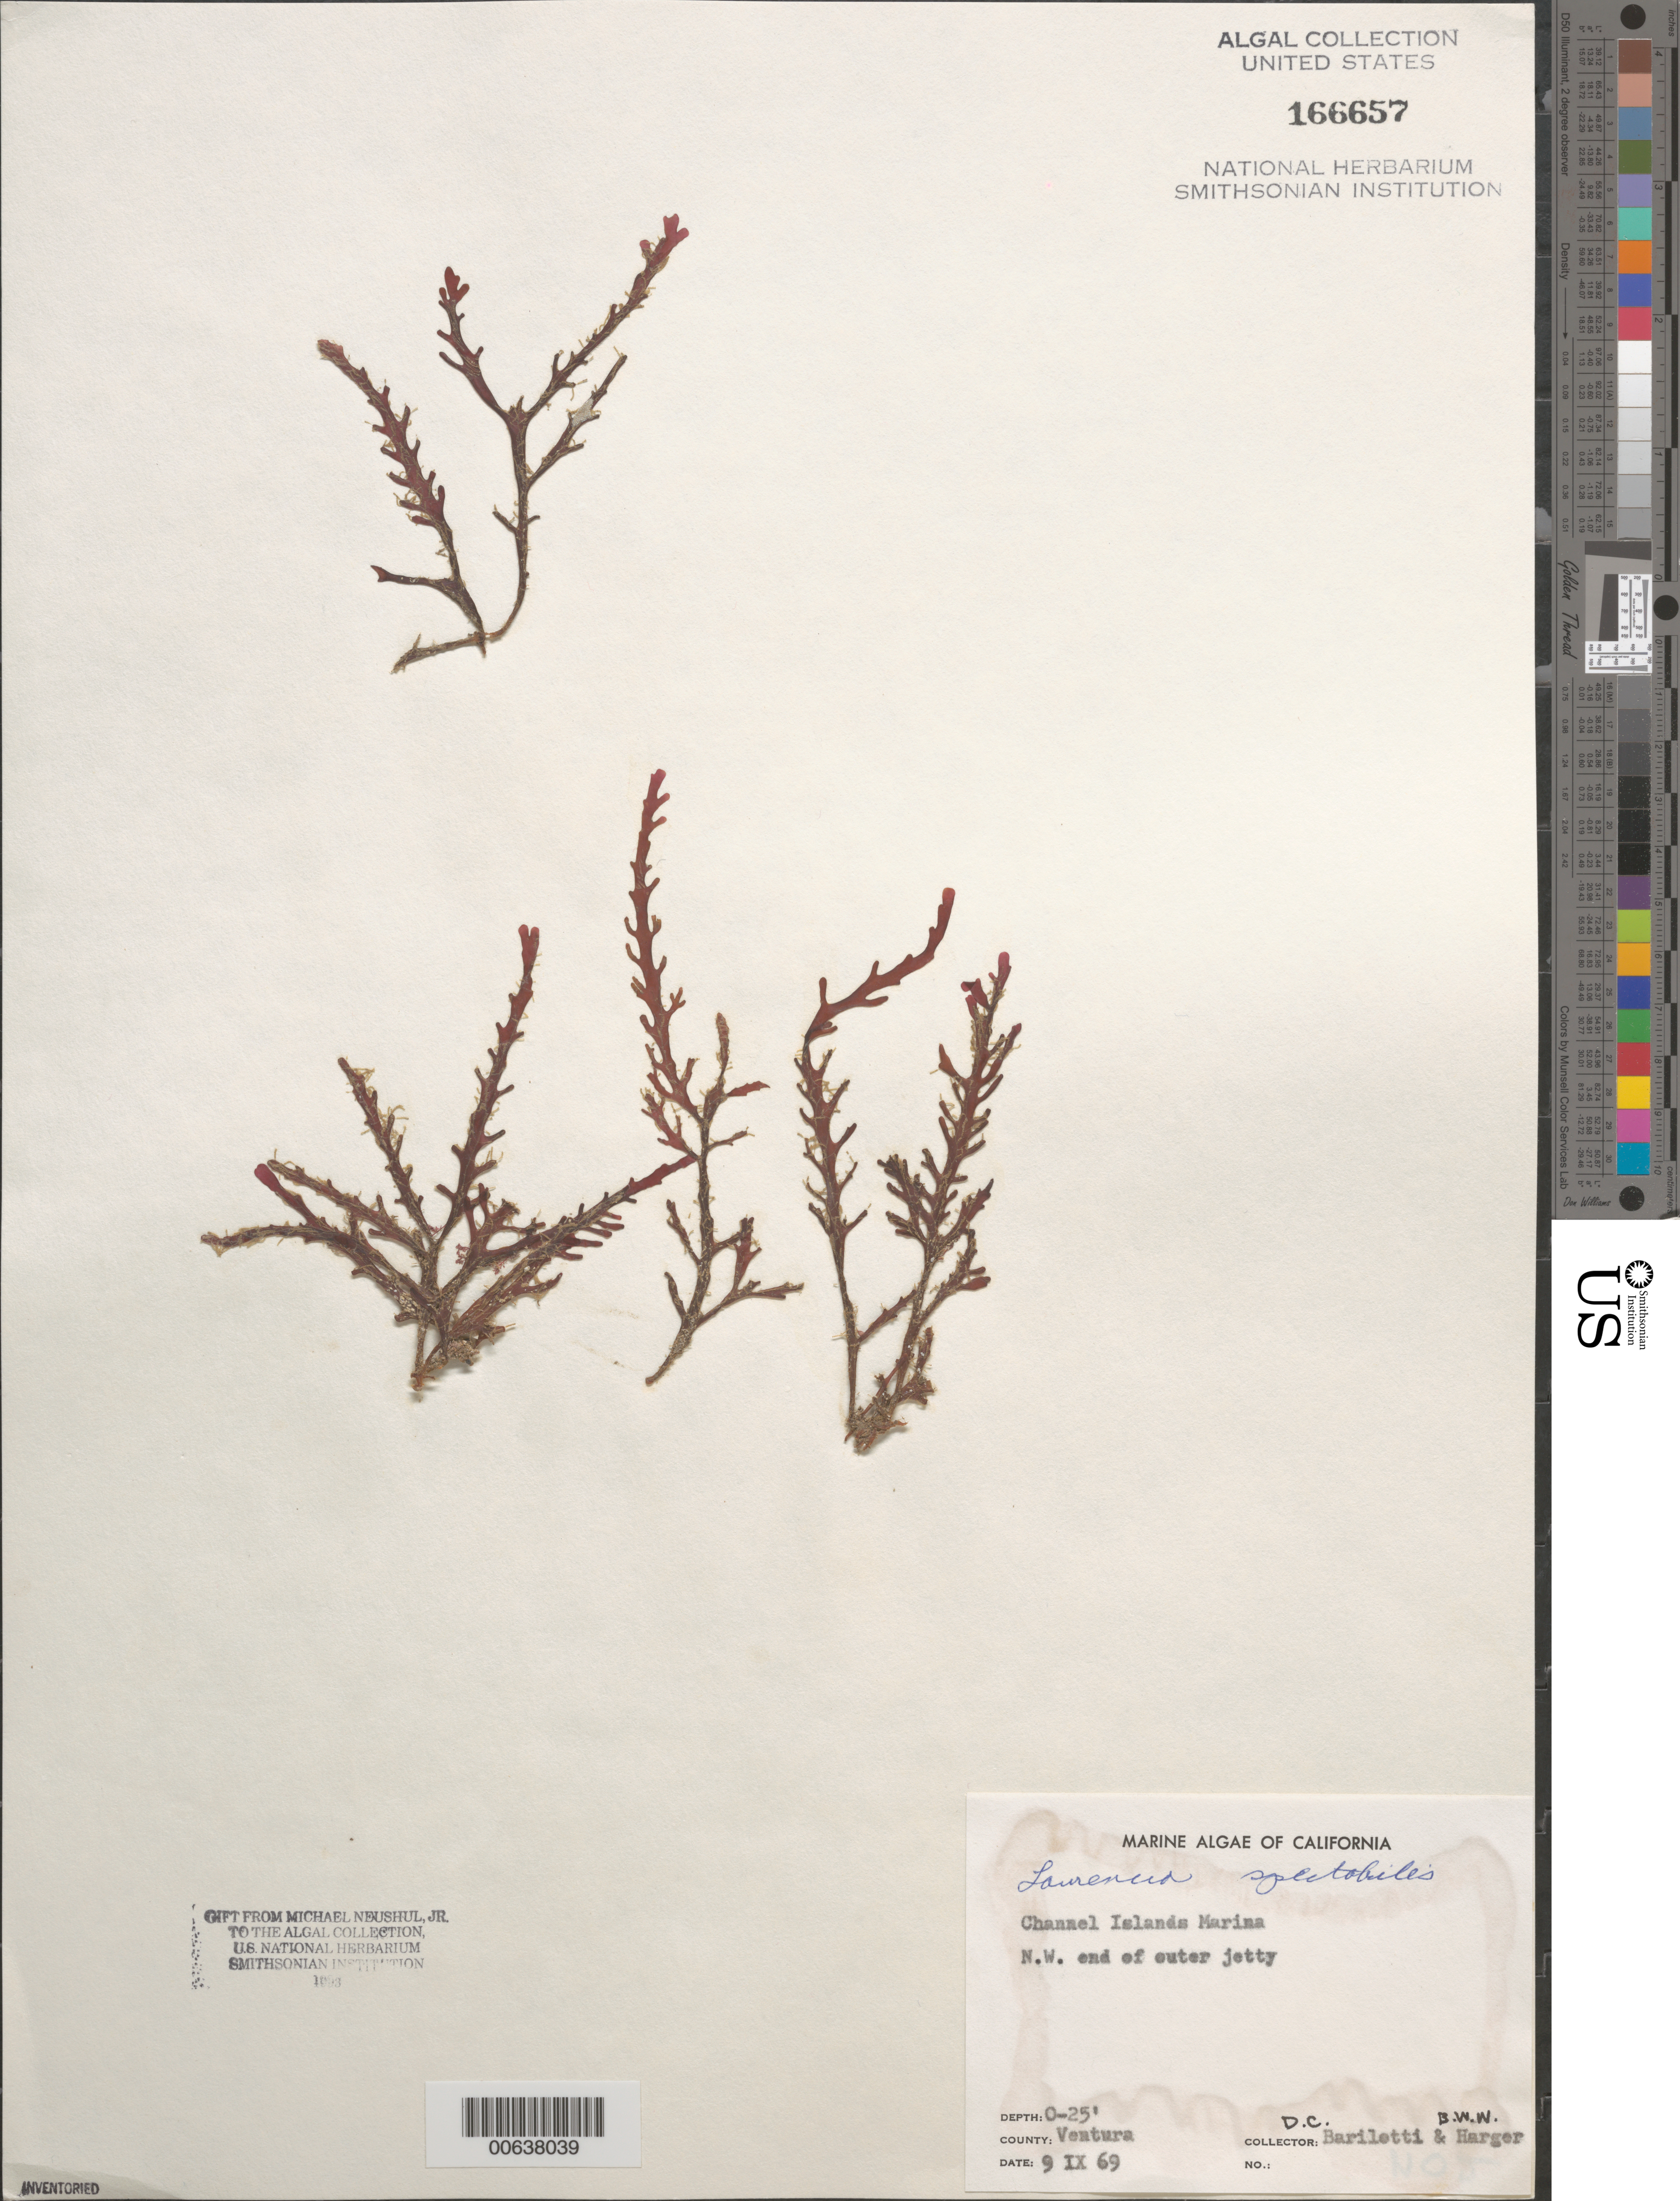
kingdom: Plantae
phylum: Rhodophyta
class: Florideophyceae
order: Ceramiales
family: Rhodomelaceae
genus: Osmundea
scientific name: Osmundea spectabilis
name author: (Postels & Rupr.) K.W. Nam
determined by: Algae name updating Project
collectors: D. C. Barilotti & B. W. Harger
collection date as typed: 09 Sep 1969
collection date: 1969-09-09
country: United States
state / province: California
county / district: Ventura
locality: Channel Islands Marina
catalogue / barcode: US 166657